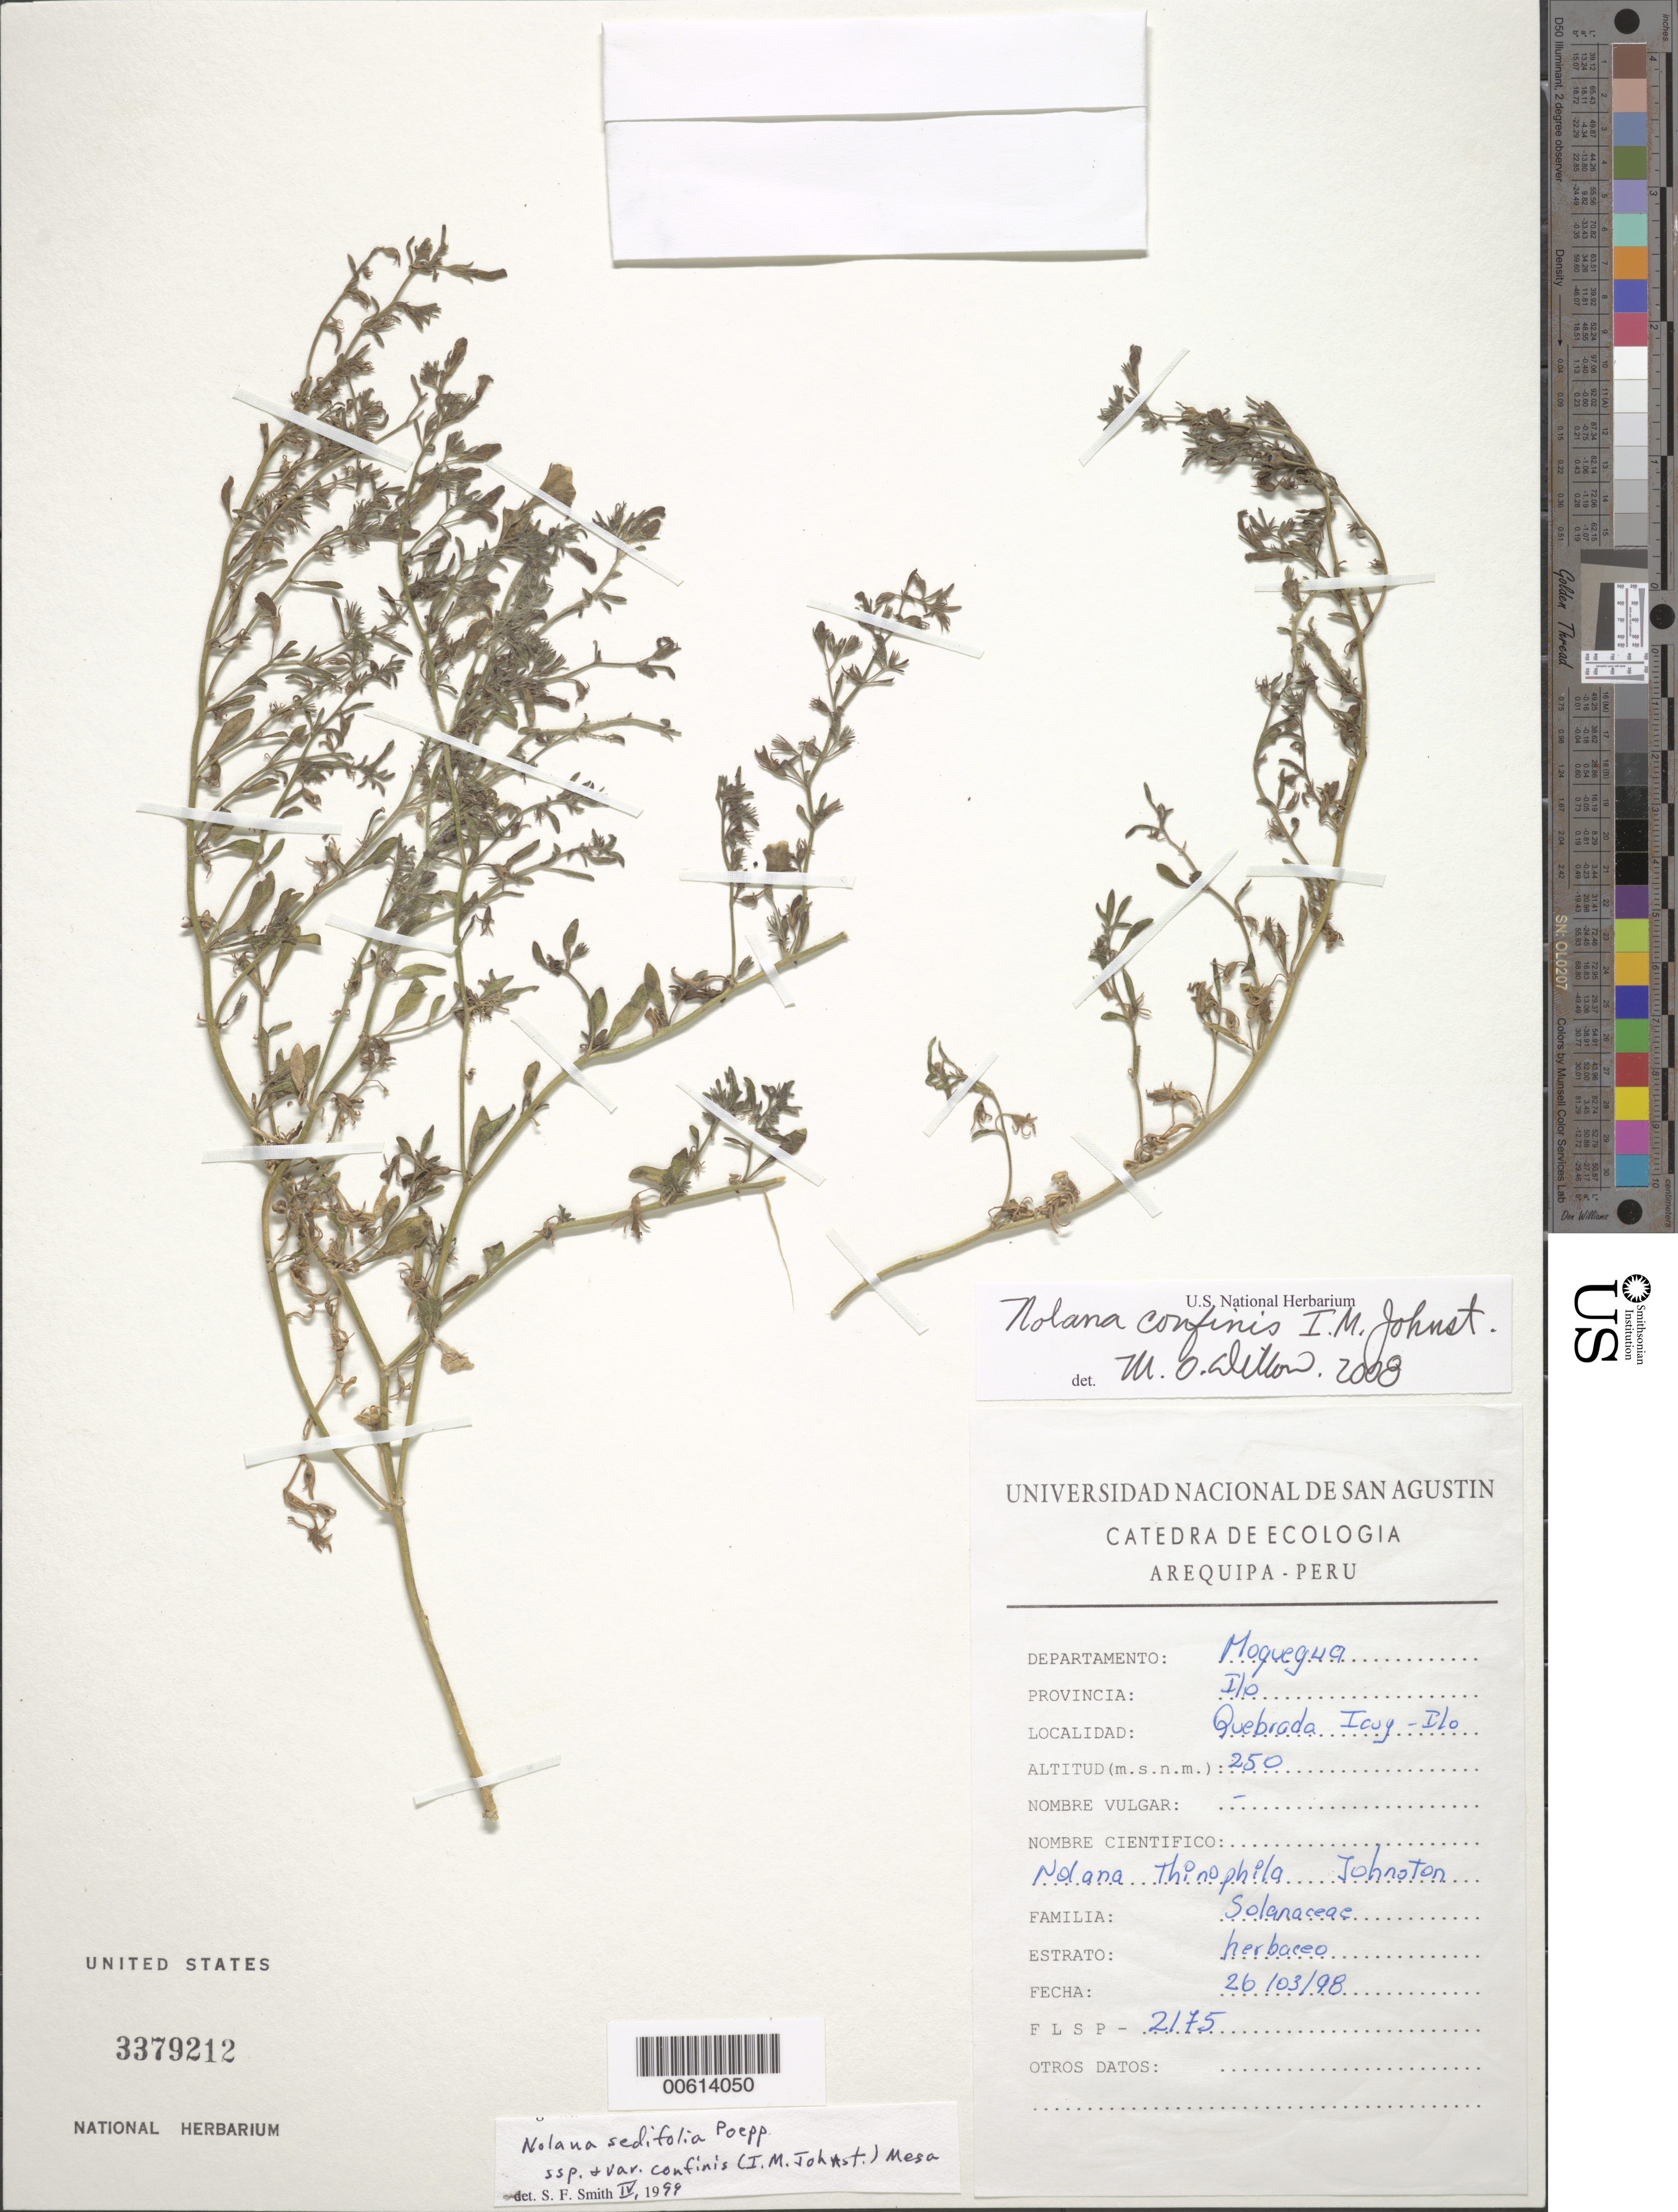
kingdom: Plantae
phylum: Tracheophyta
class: Magnoliopsida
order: Solanales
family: Solanaceae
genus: Nolana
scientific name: Nolana sedifolia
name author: Poepp.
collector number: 2175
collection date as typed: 26 Mar 1998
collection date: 1998-03-26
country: Peru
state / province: Moquegua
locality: Ilo, guebrada icug-ilo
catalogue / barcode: US 3379212